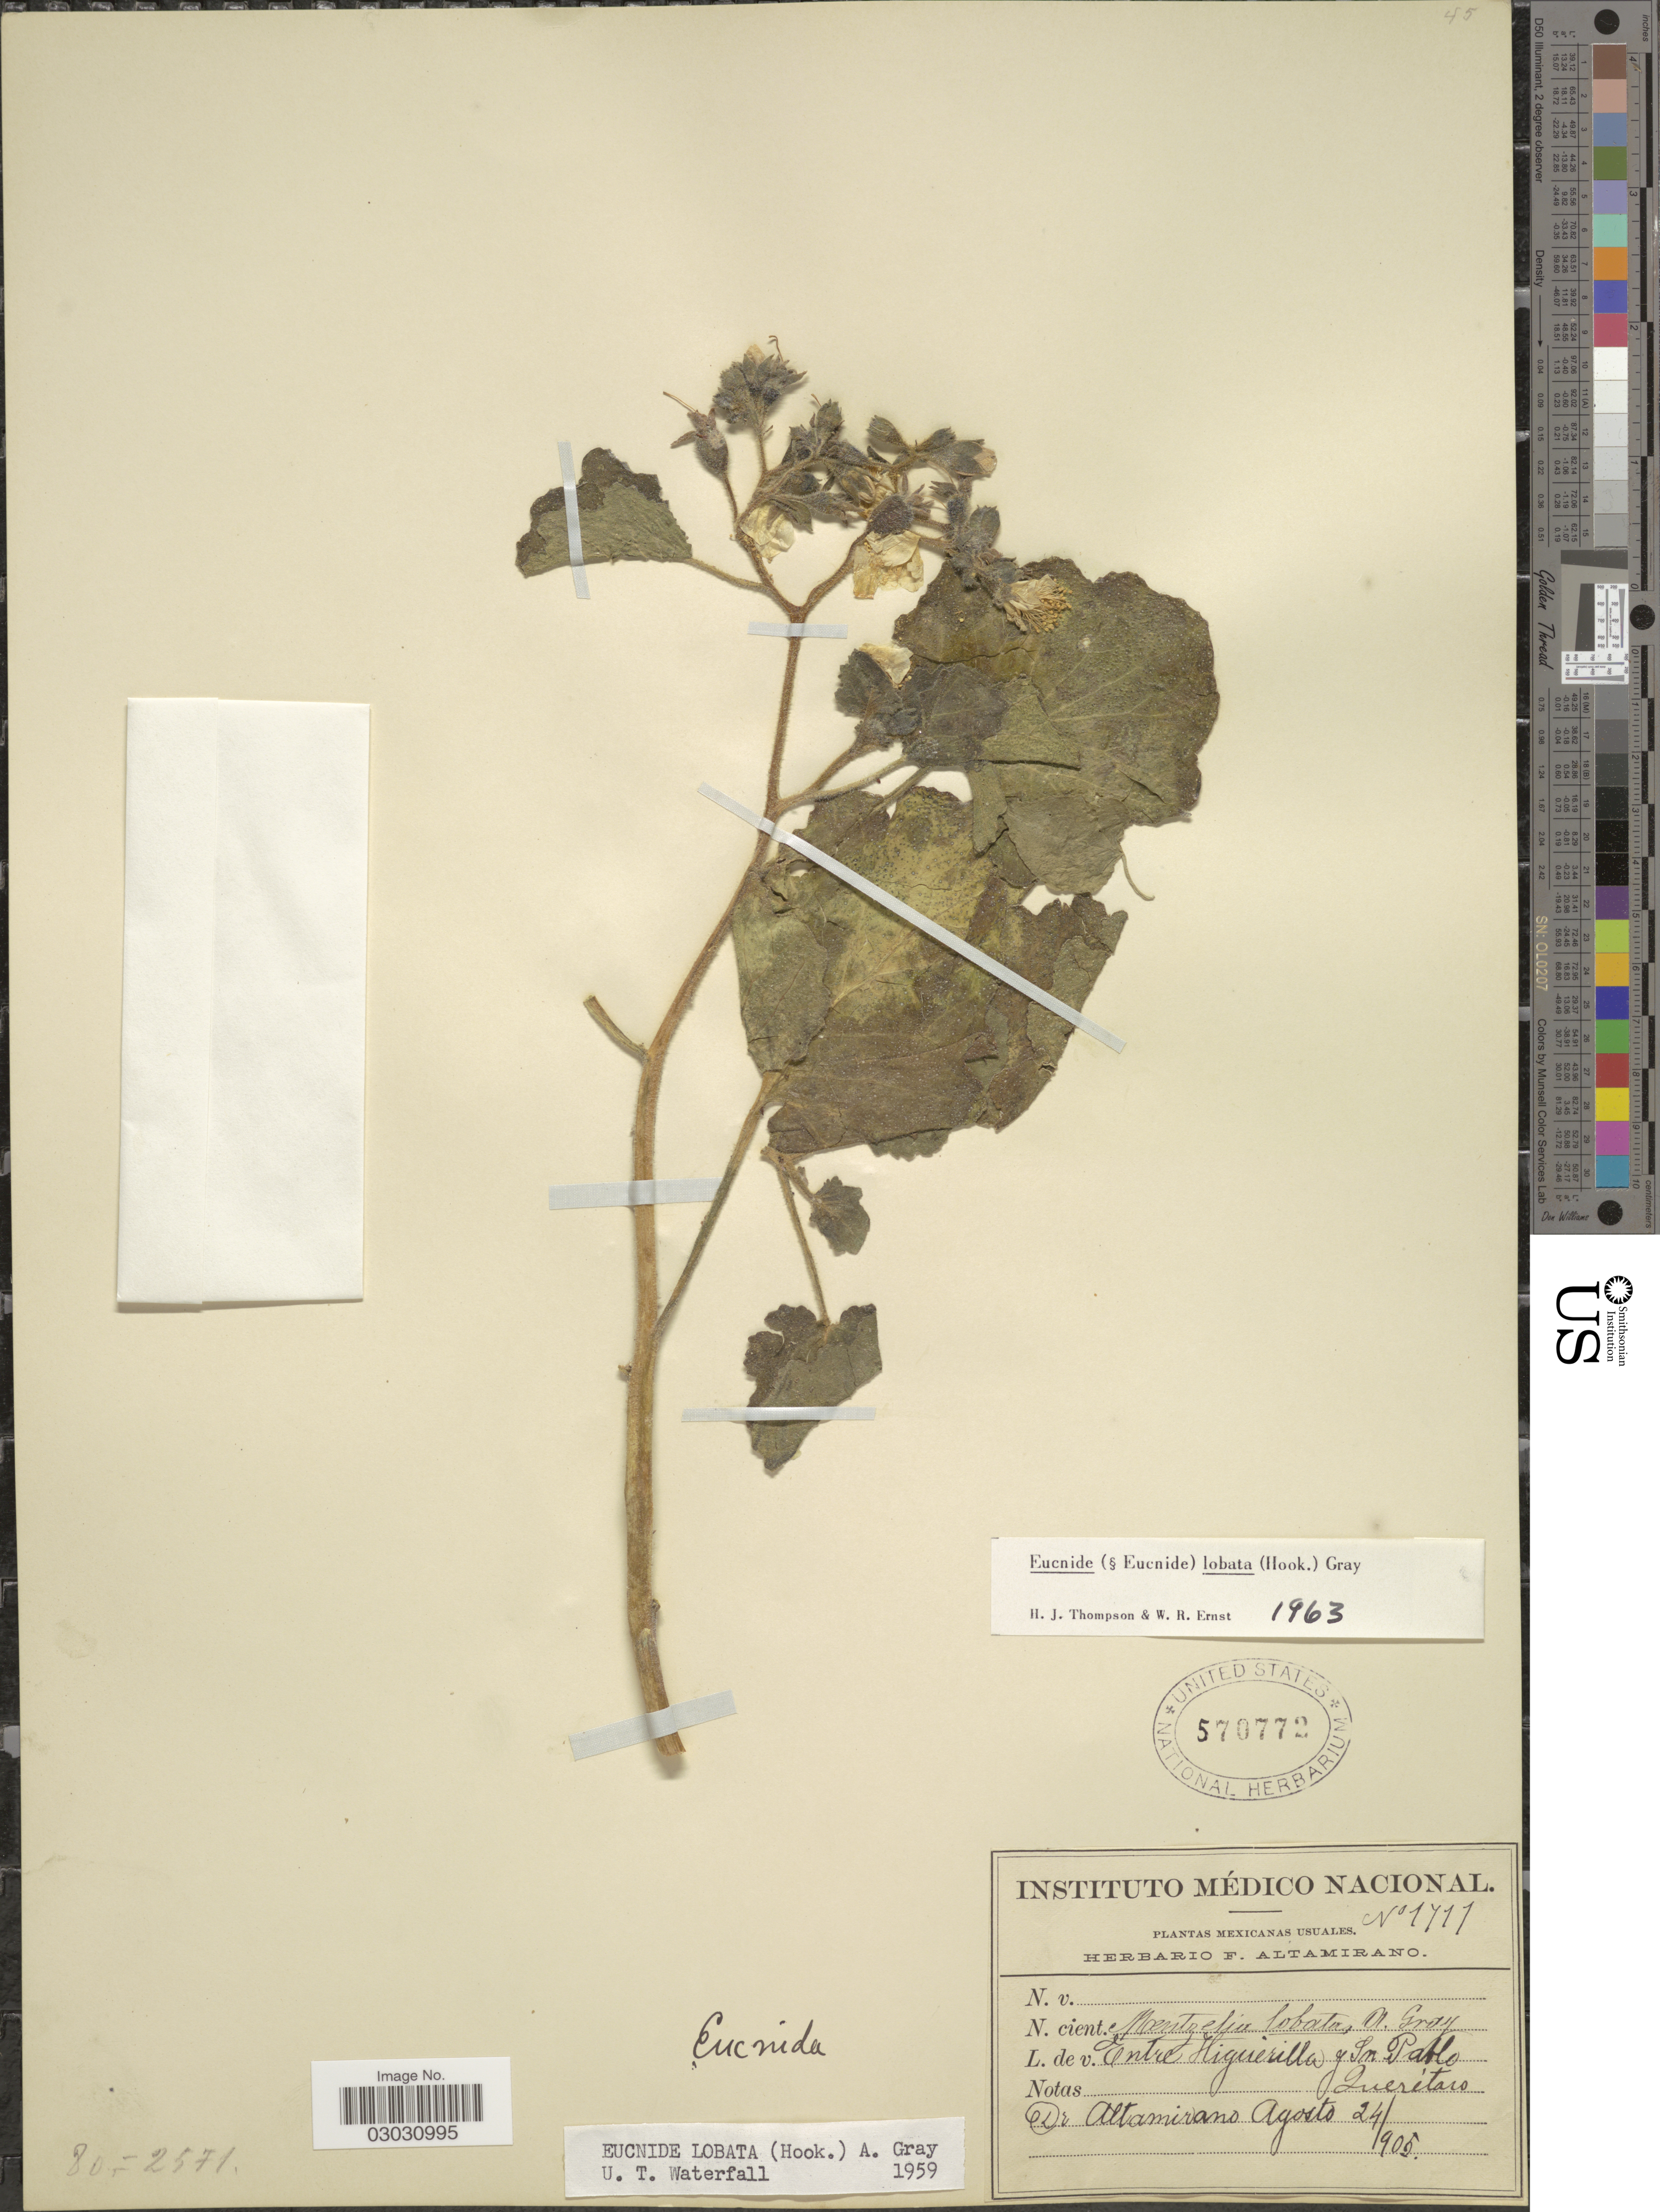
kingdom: Plantae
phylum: Tracheophyta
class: Magnoliopsida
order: Cornales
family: Loasaceae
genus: Eucnide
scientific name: Eucnide lobata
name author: (Hook.) A. Gray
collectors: F. Altamirano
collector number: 1717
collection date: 1905-08-24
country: Mexico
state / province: Querétaro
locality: Entre Higuerilla y In Pablo, Querétaro.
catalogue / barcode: US 570772